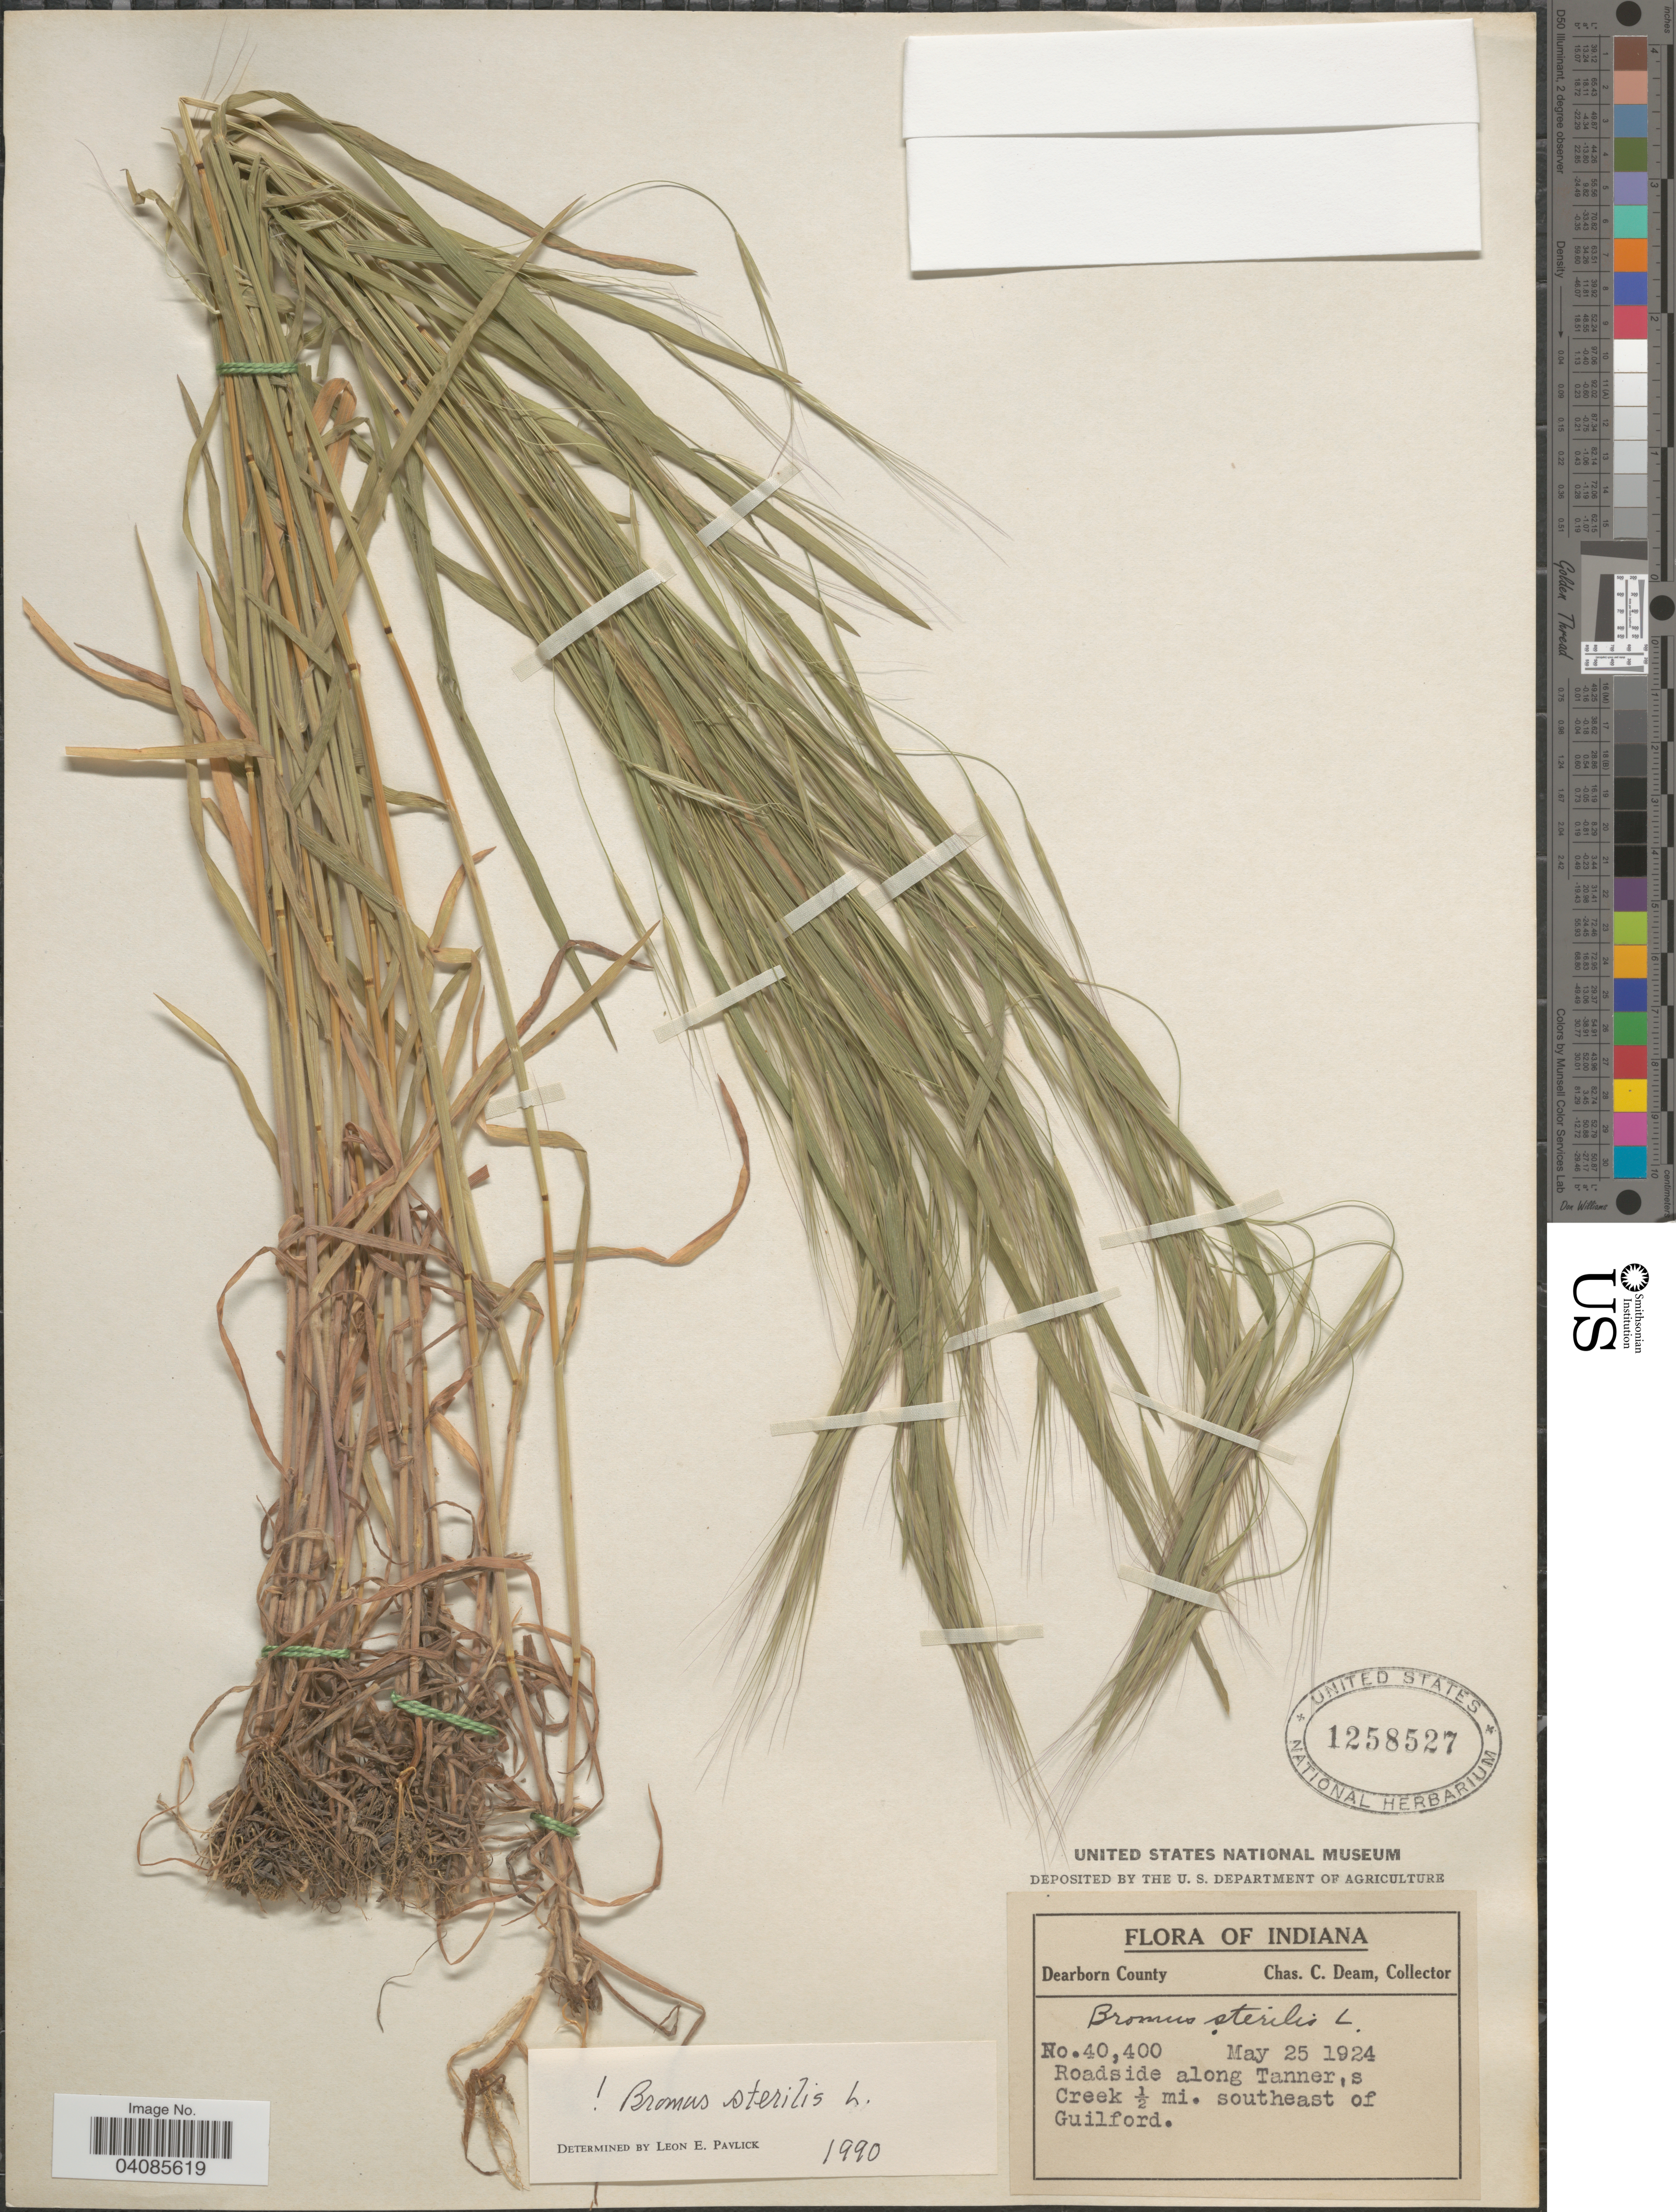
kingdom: Plantae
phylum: Tracheophyta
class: Liliopsida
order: Poales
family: Poaceae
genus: Bromus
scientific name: Bromus sterilis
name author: L.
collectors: C. C. Deam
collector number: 40400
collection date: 1924-05-25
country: United States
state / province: Indiana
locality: Dearborn County. Roadside along Tanner,s Creek ½ mi. southeast of Guilford.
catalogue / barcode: US 1258527